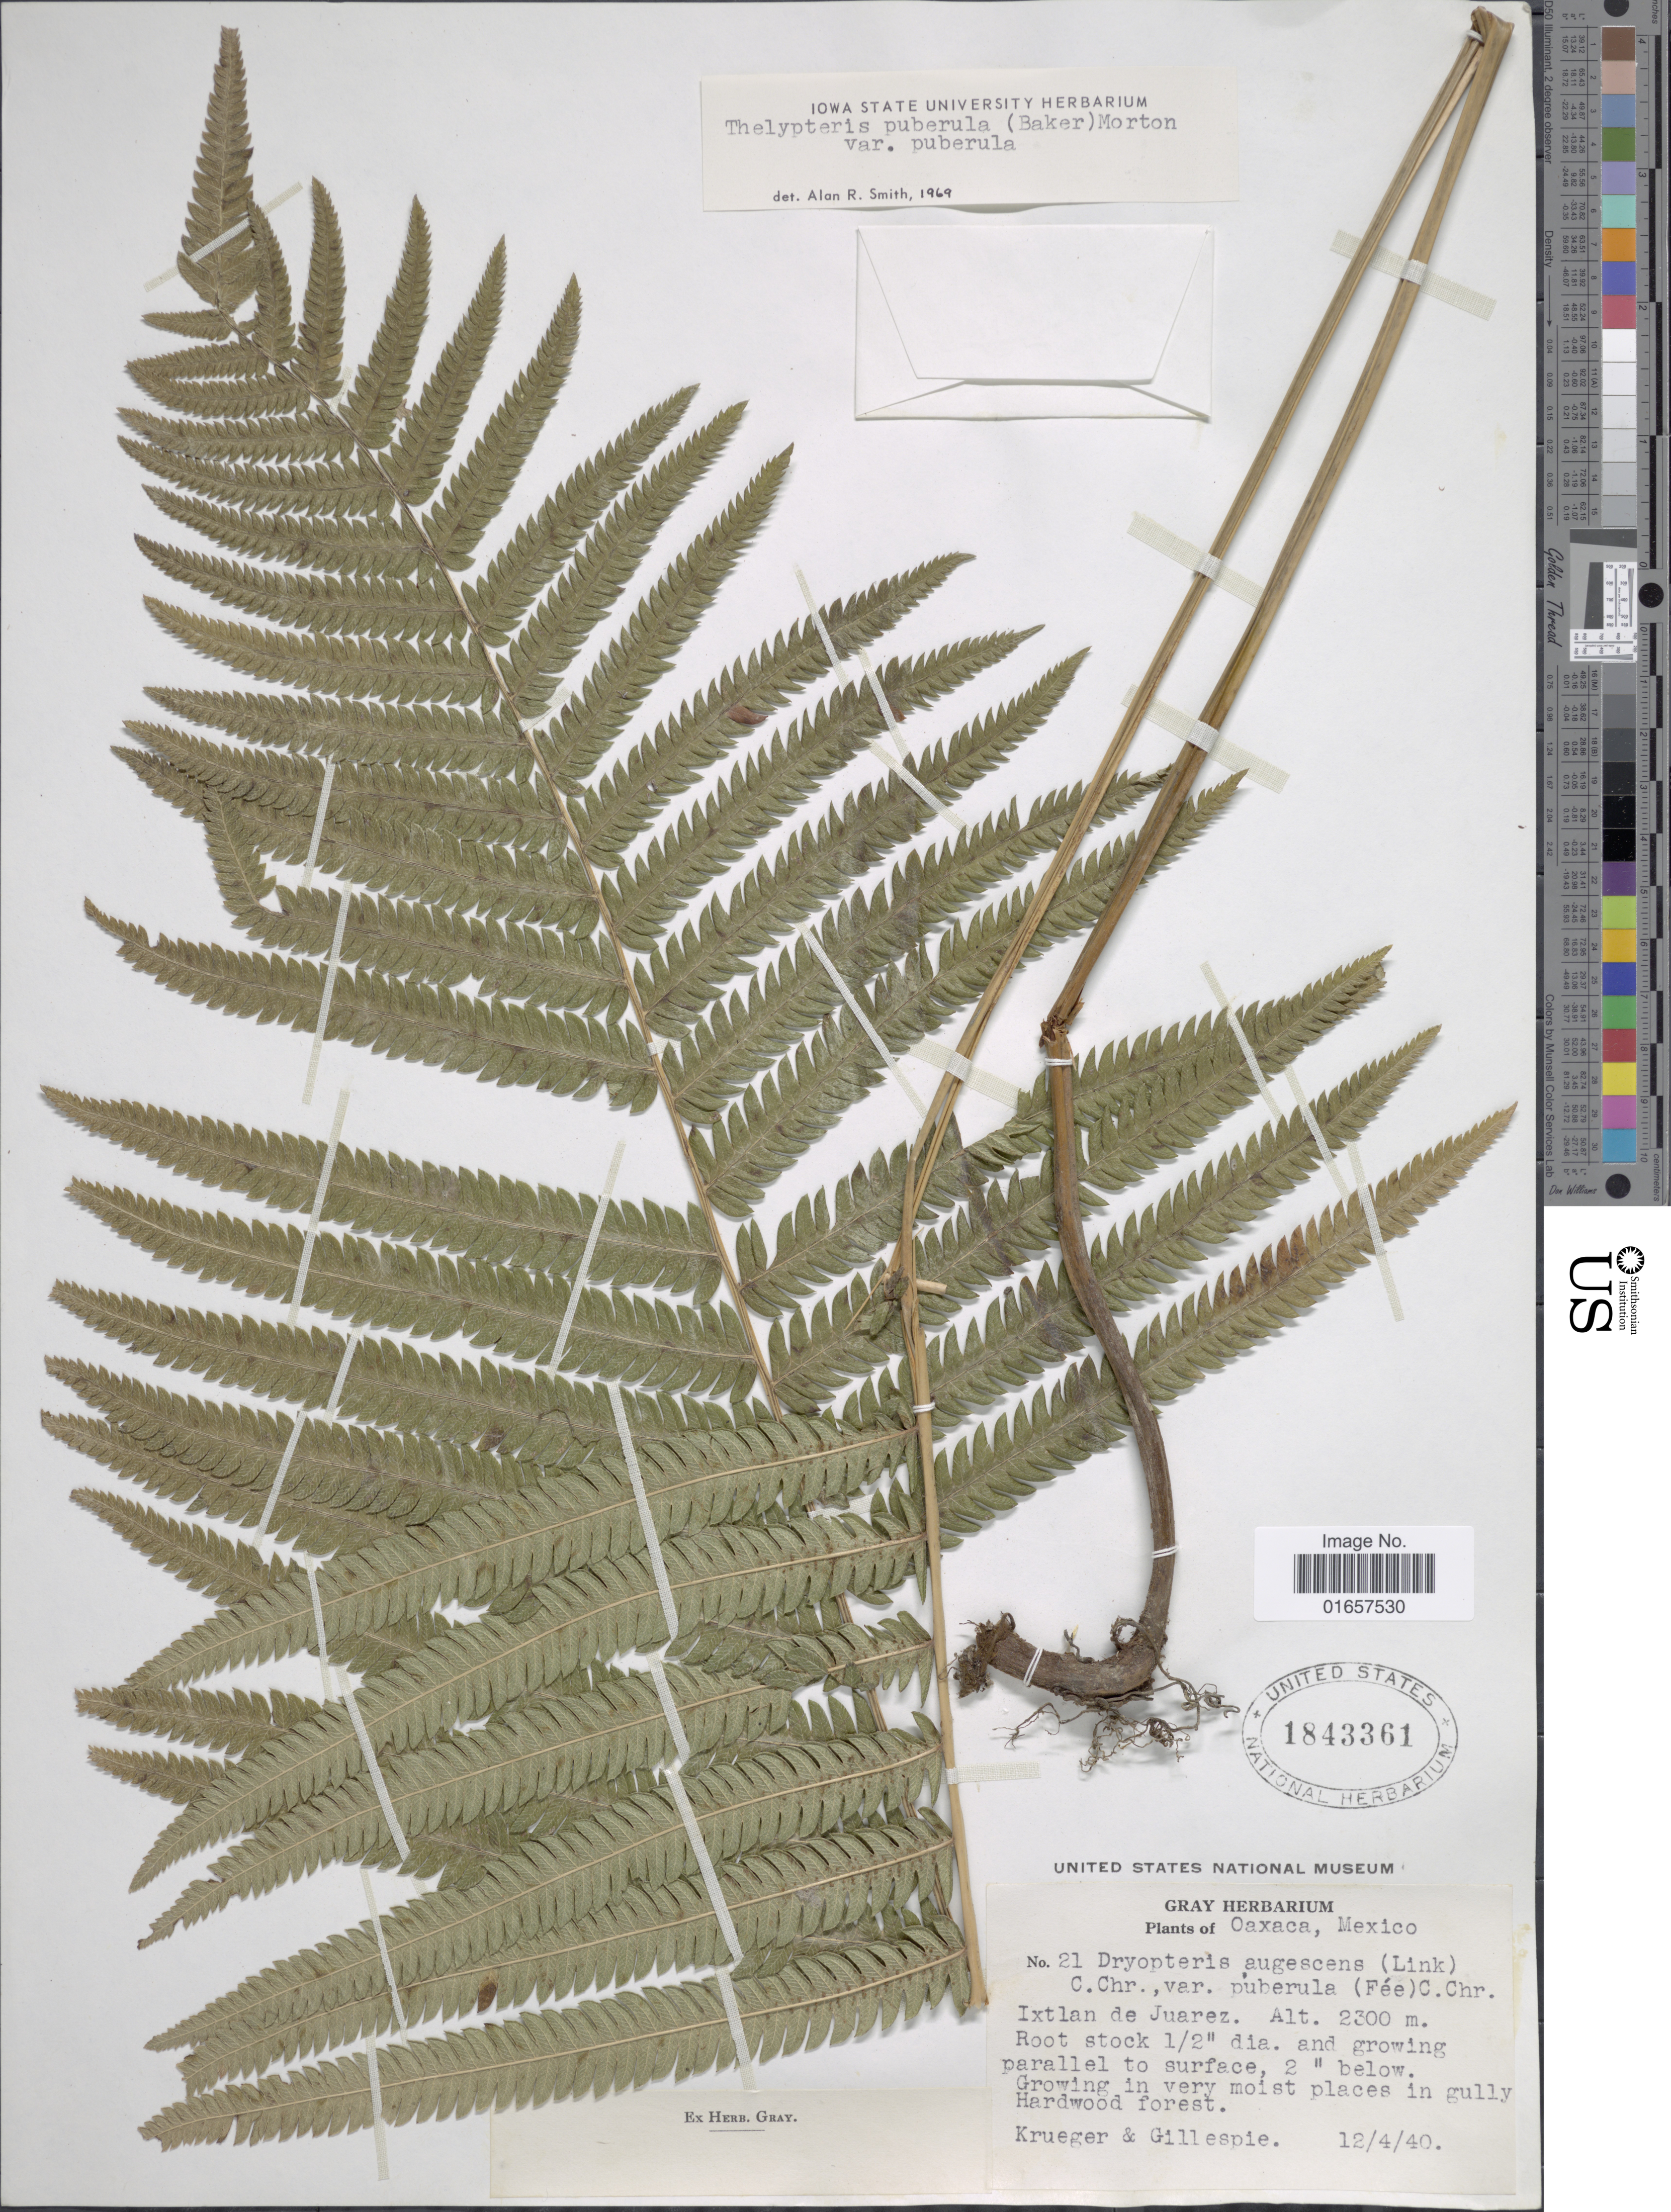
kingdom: Plantae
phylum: Tracheophyta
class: Polypodiopsida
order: Polypodiales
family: Thelypteridaceae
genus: Christella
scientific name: Christella puberula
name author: (Baker) Á. Löve & D. Löve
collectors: Krueger & Gillespie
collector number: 21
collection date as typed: Transcribed d/m/y: 12/4/40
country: Mexico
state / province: Oaxaca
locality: Mexico, Oaxaca, Ixtlan de Juarez.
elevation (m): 2300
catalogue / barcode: US 1843361